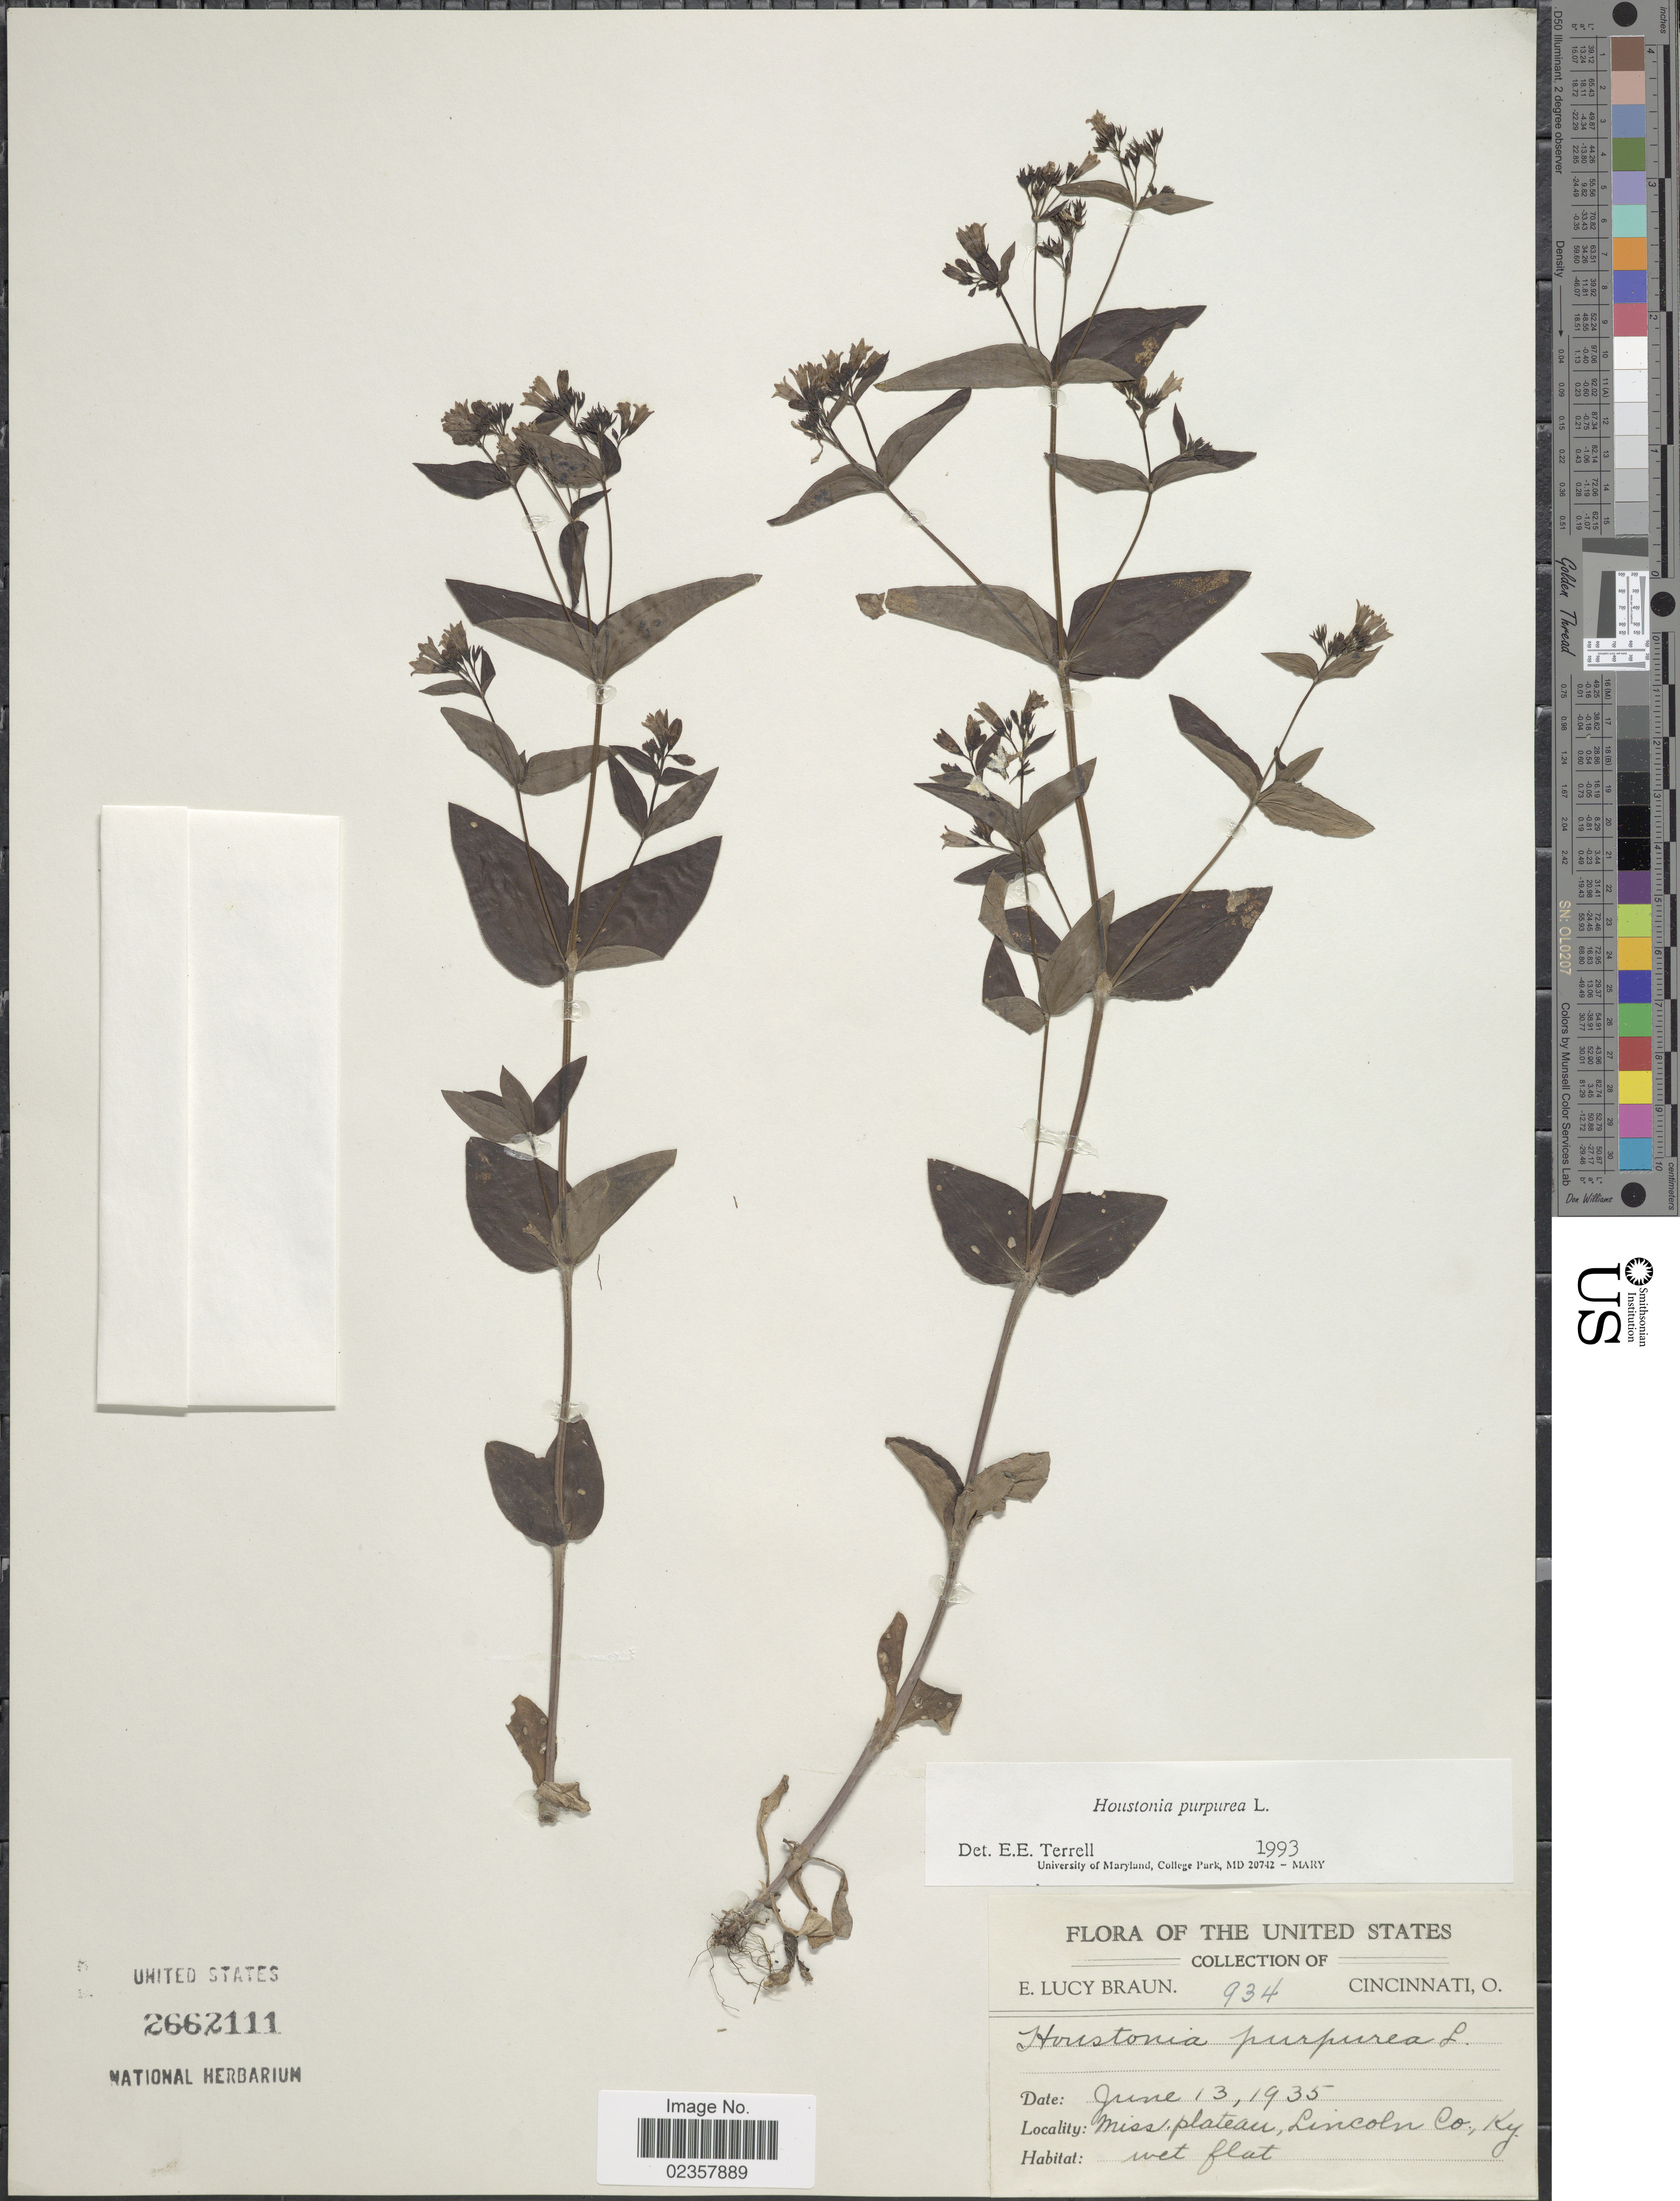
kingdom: Plantae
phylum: Tracheophyta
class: Magnoliopsida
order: Gentianales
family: Rubiaceae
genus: Houstonia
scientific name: Houstonia purpurea var. purpurea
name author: L.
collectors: E. L. Braun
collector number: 934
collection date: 1935-06-13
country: United States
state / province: Kentucky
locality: Miss. Plateau, Lincoln Co., Ky.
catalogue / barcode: US 2662111